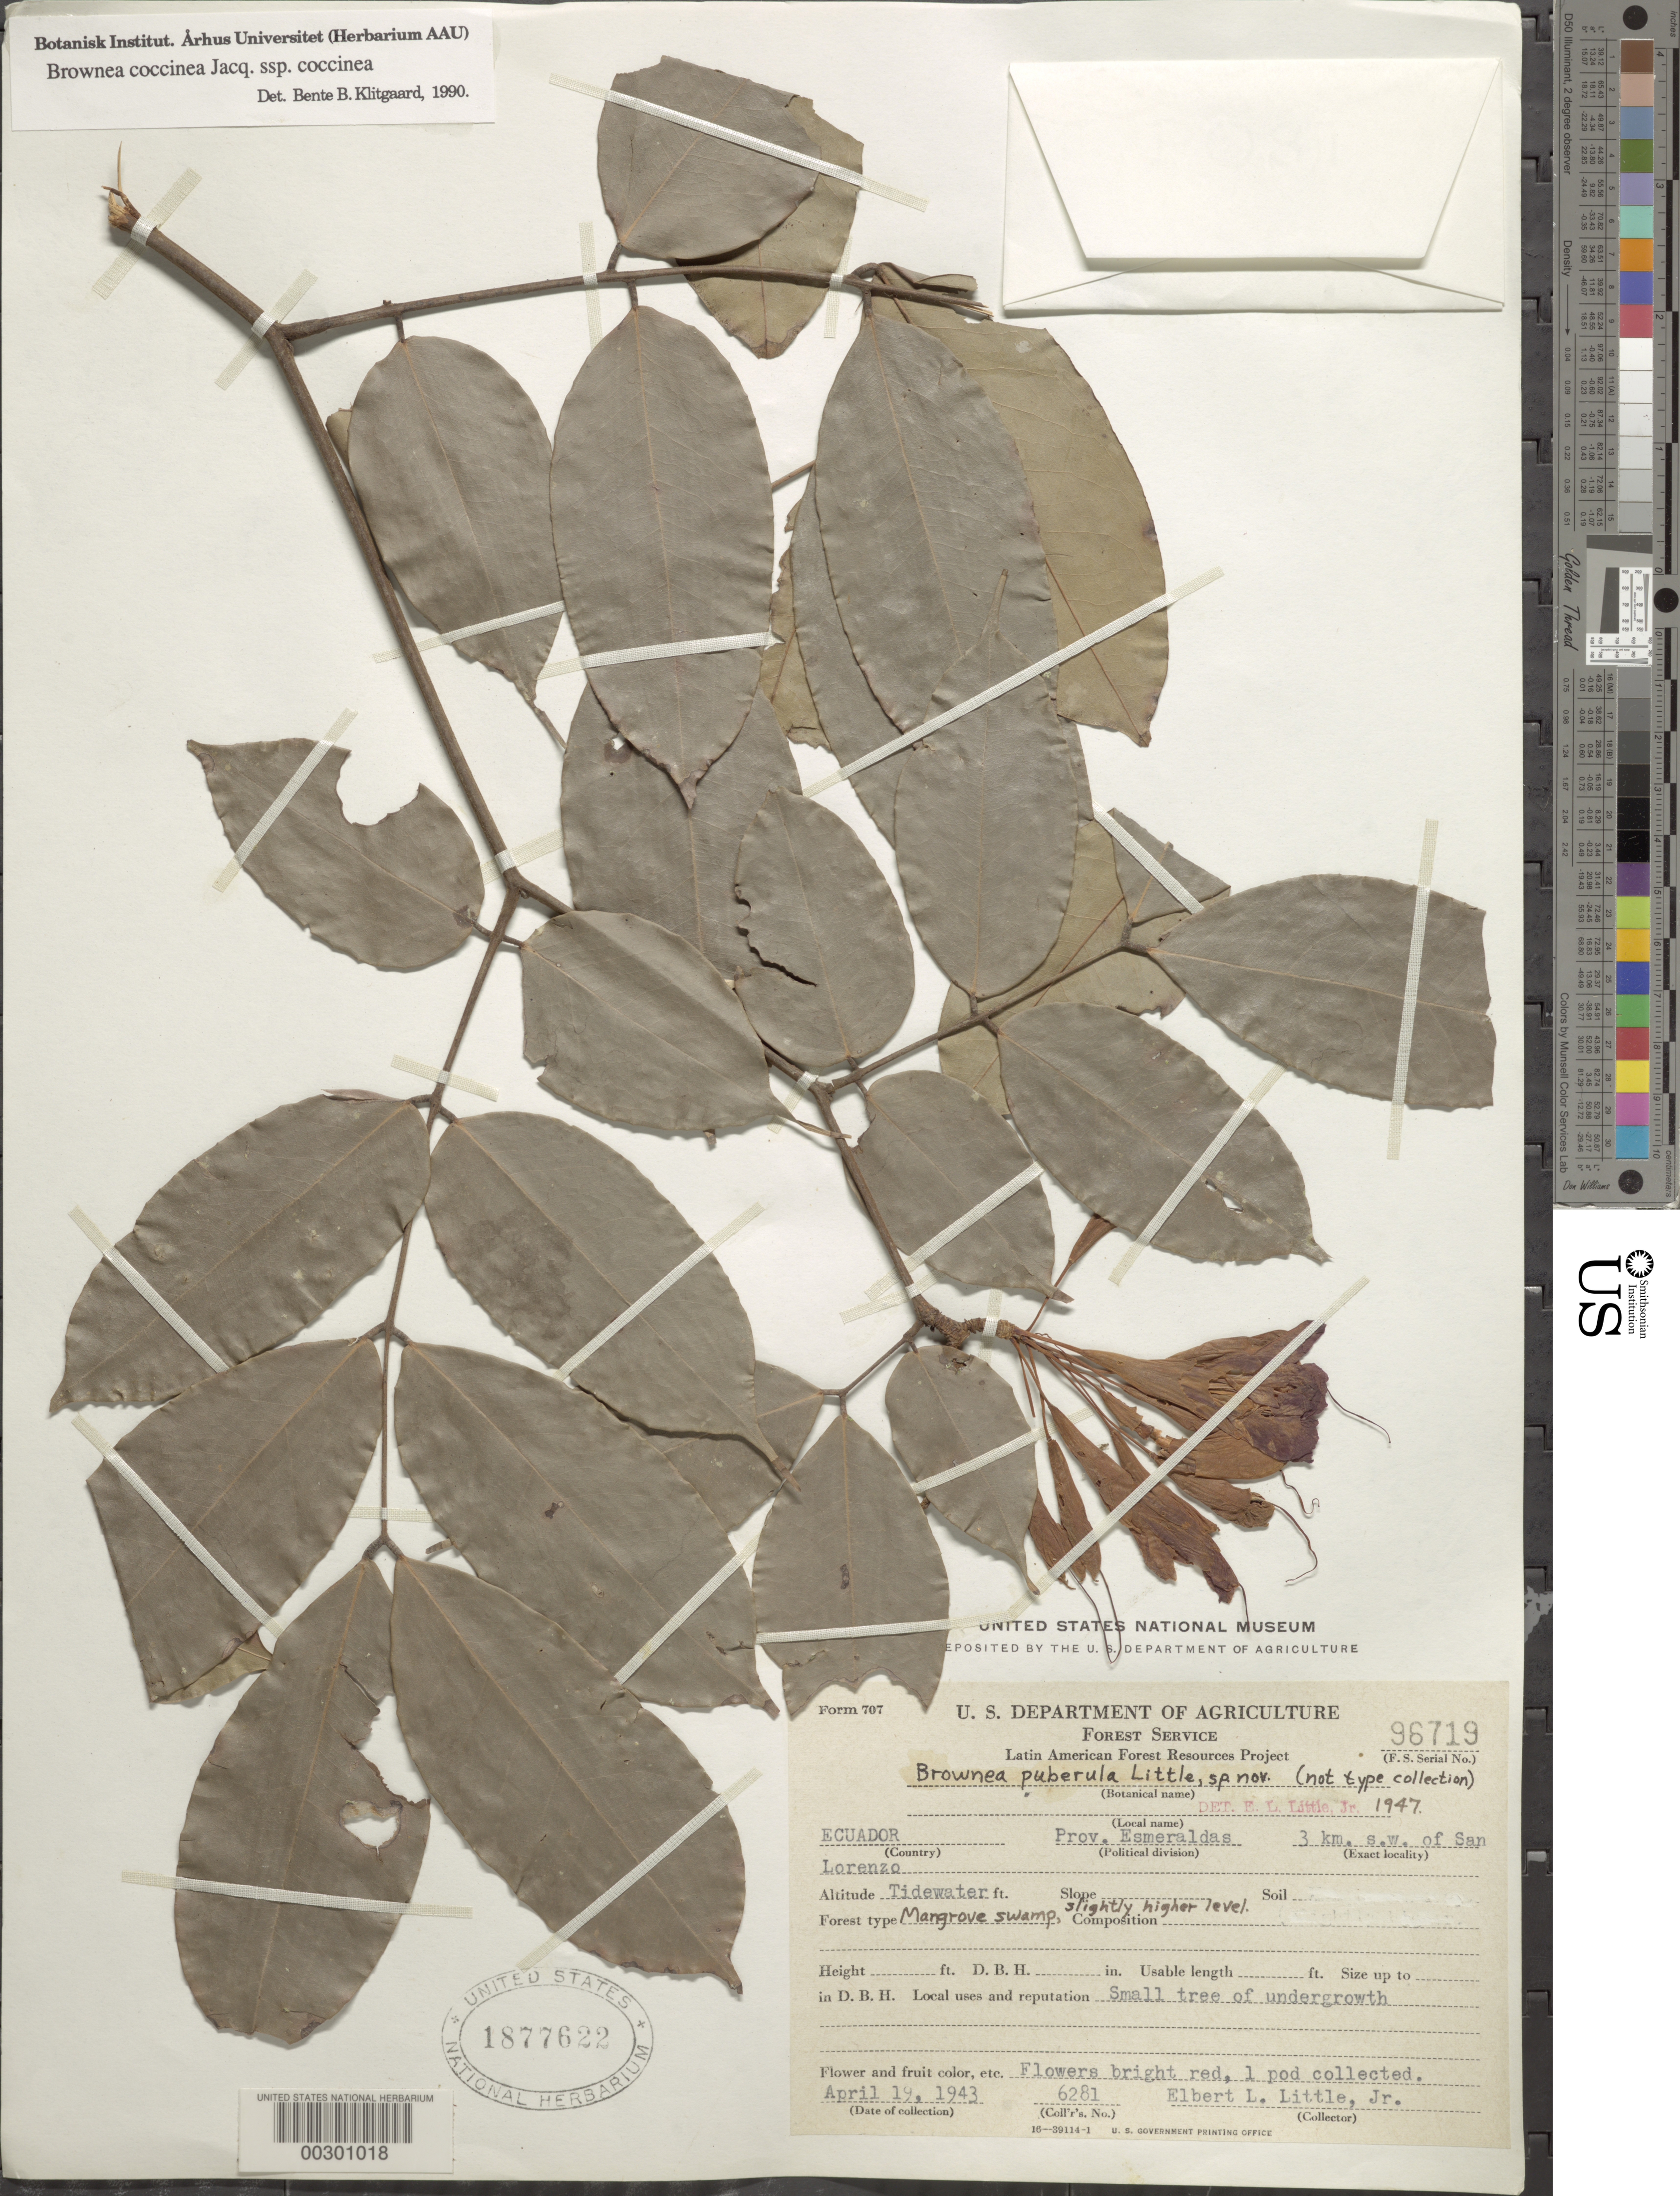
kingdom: Plantae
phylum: Tracheophyta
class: Magnoliopsida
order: Fabales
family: Fabaceae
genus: Brownea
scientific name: Brownea coccinea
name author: Jacq.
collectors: E. L. Little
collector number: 6281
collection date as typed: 19 Apr 1943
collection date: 1943-04-19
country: Ecuador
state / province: Esmeraldas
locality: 3 km SW of San Lorenzo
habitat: Mangrove swamp, slightly higher level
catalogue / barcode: US 1877622